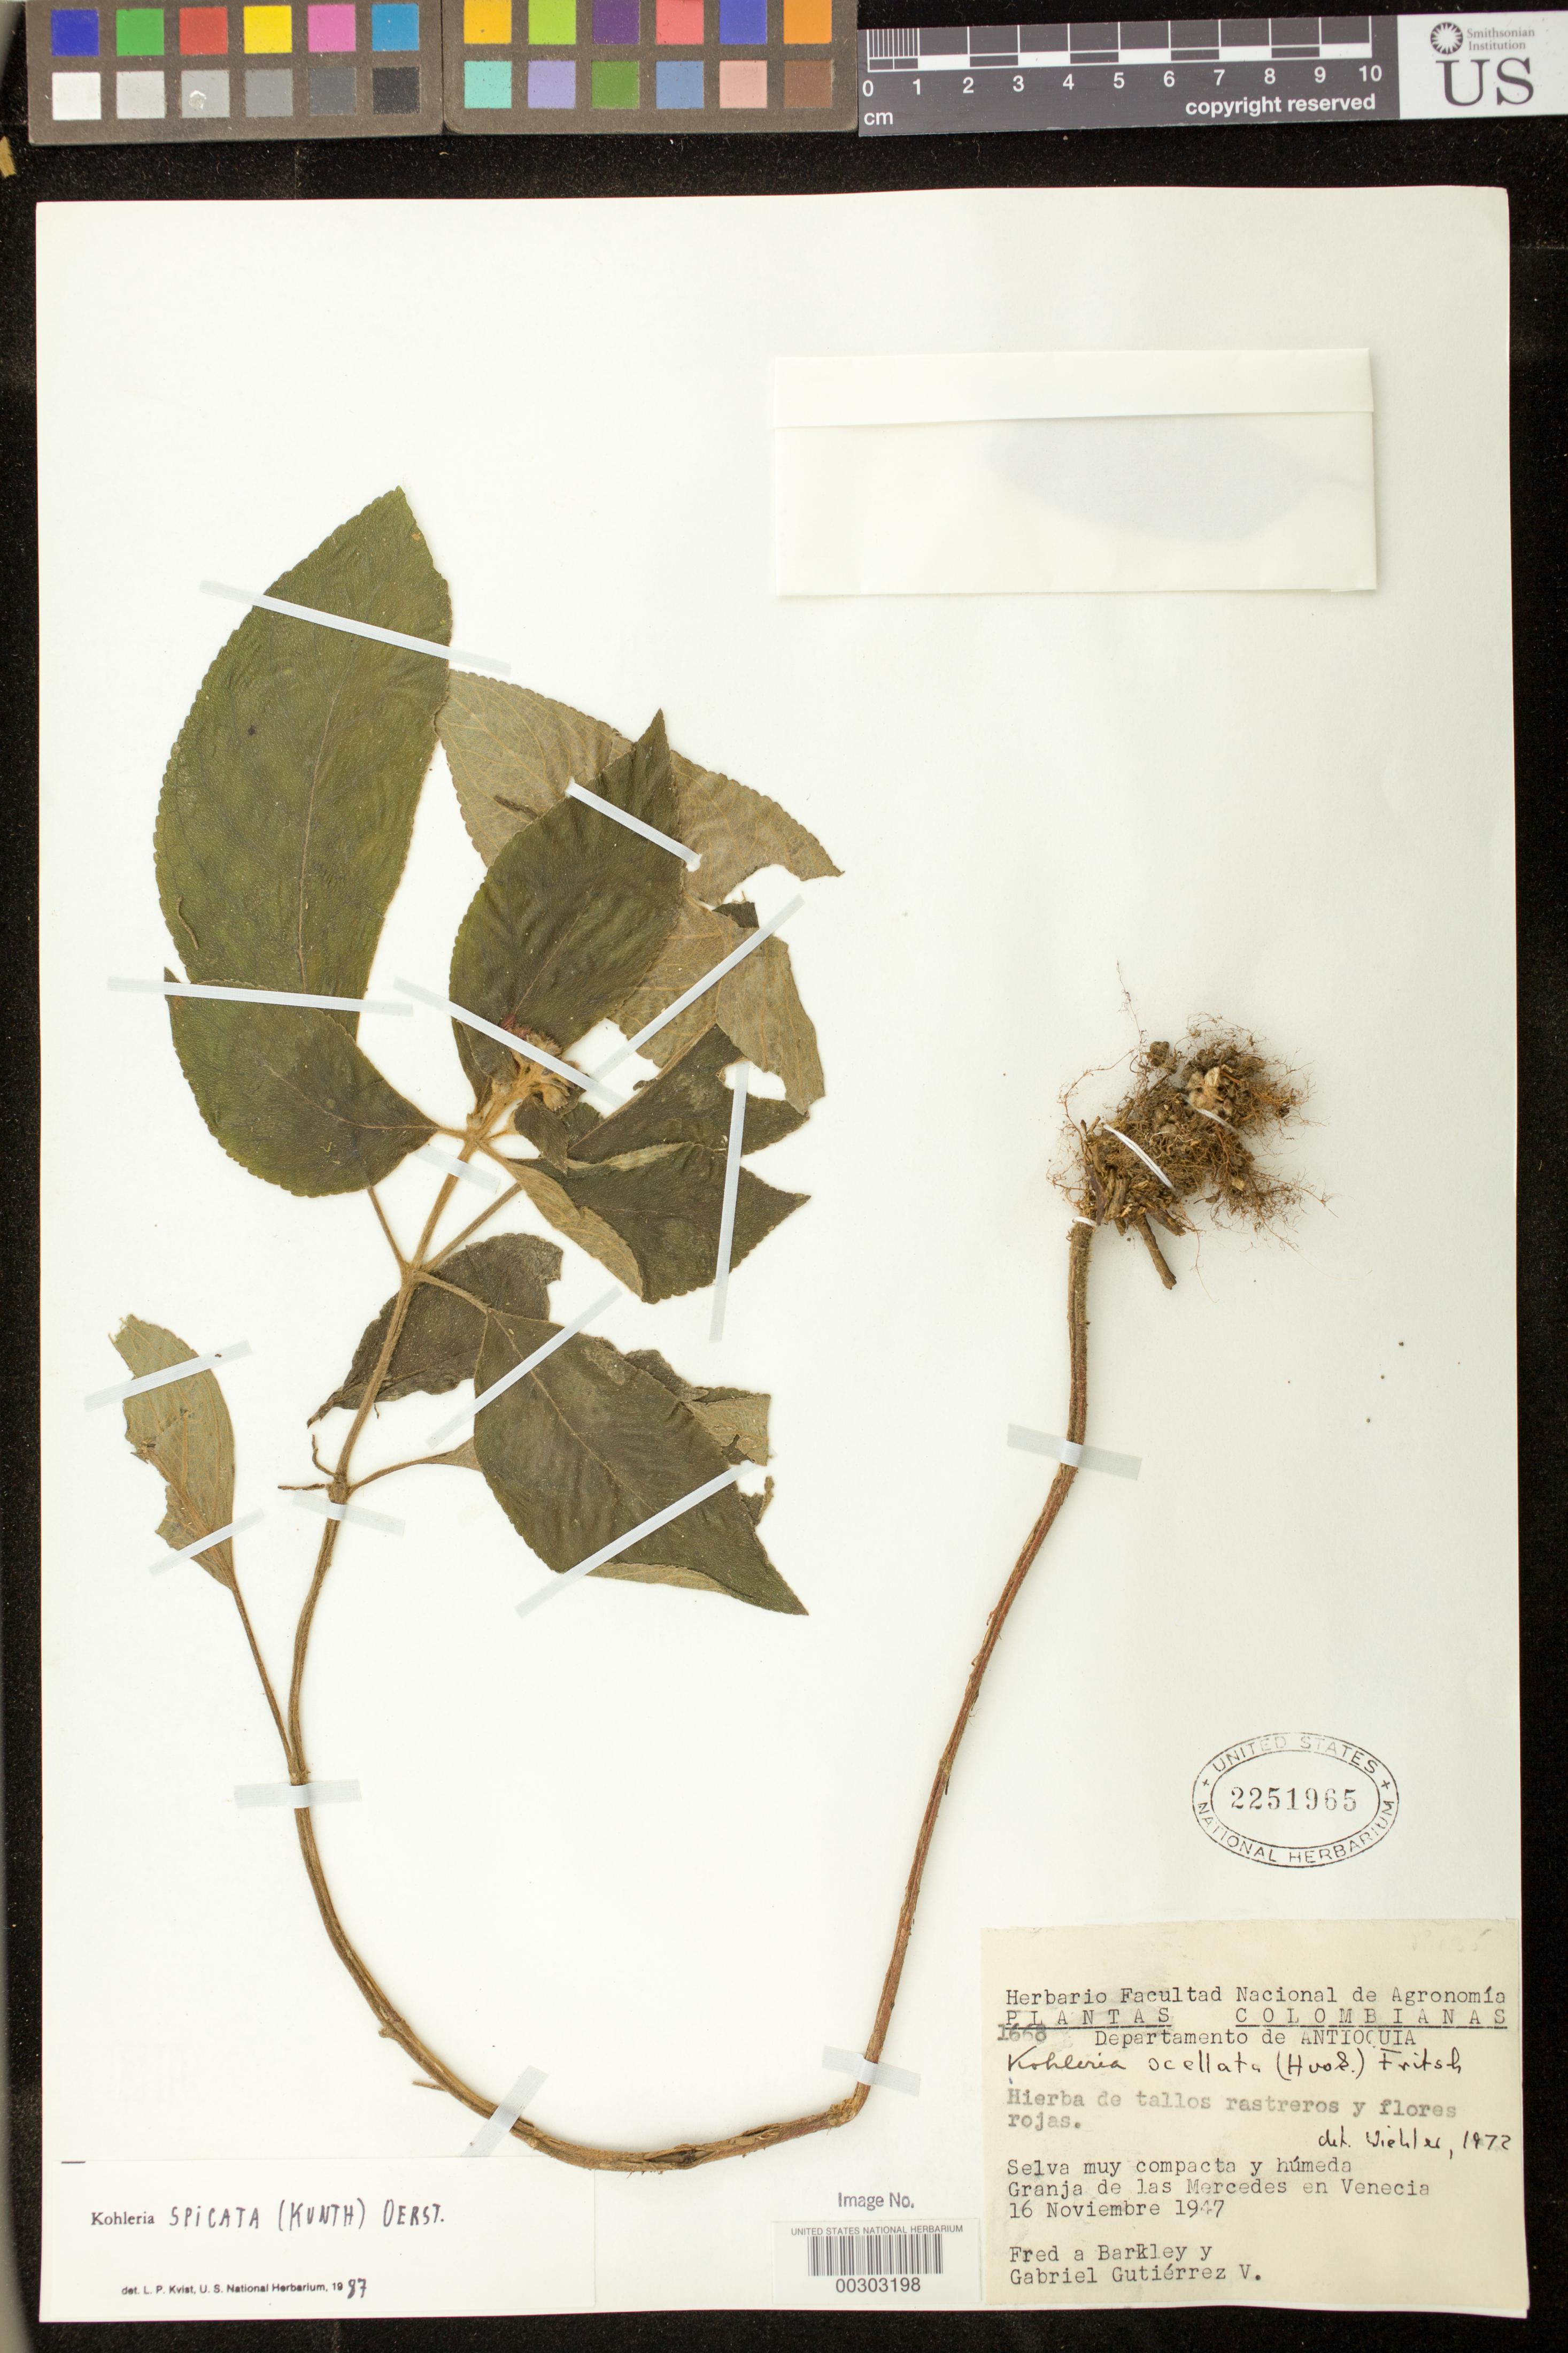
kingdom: Plantae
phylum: Tracheophyta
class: Magnoliopsida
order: Lamiales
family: Gesneriaceae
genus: Kohleria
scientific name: Kohleria spicata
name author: (Kunth) Oerst.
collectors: F. A. Barkley & G. Gutiérrez V.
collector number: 1668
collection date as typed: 16 Nov 1947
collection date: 1947-11-16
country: Colombia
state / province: Antioquia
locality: Granja de las Mercedes en Venecia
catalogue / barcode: US 2251965